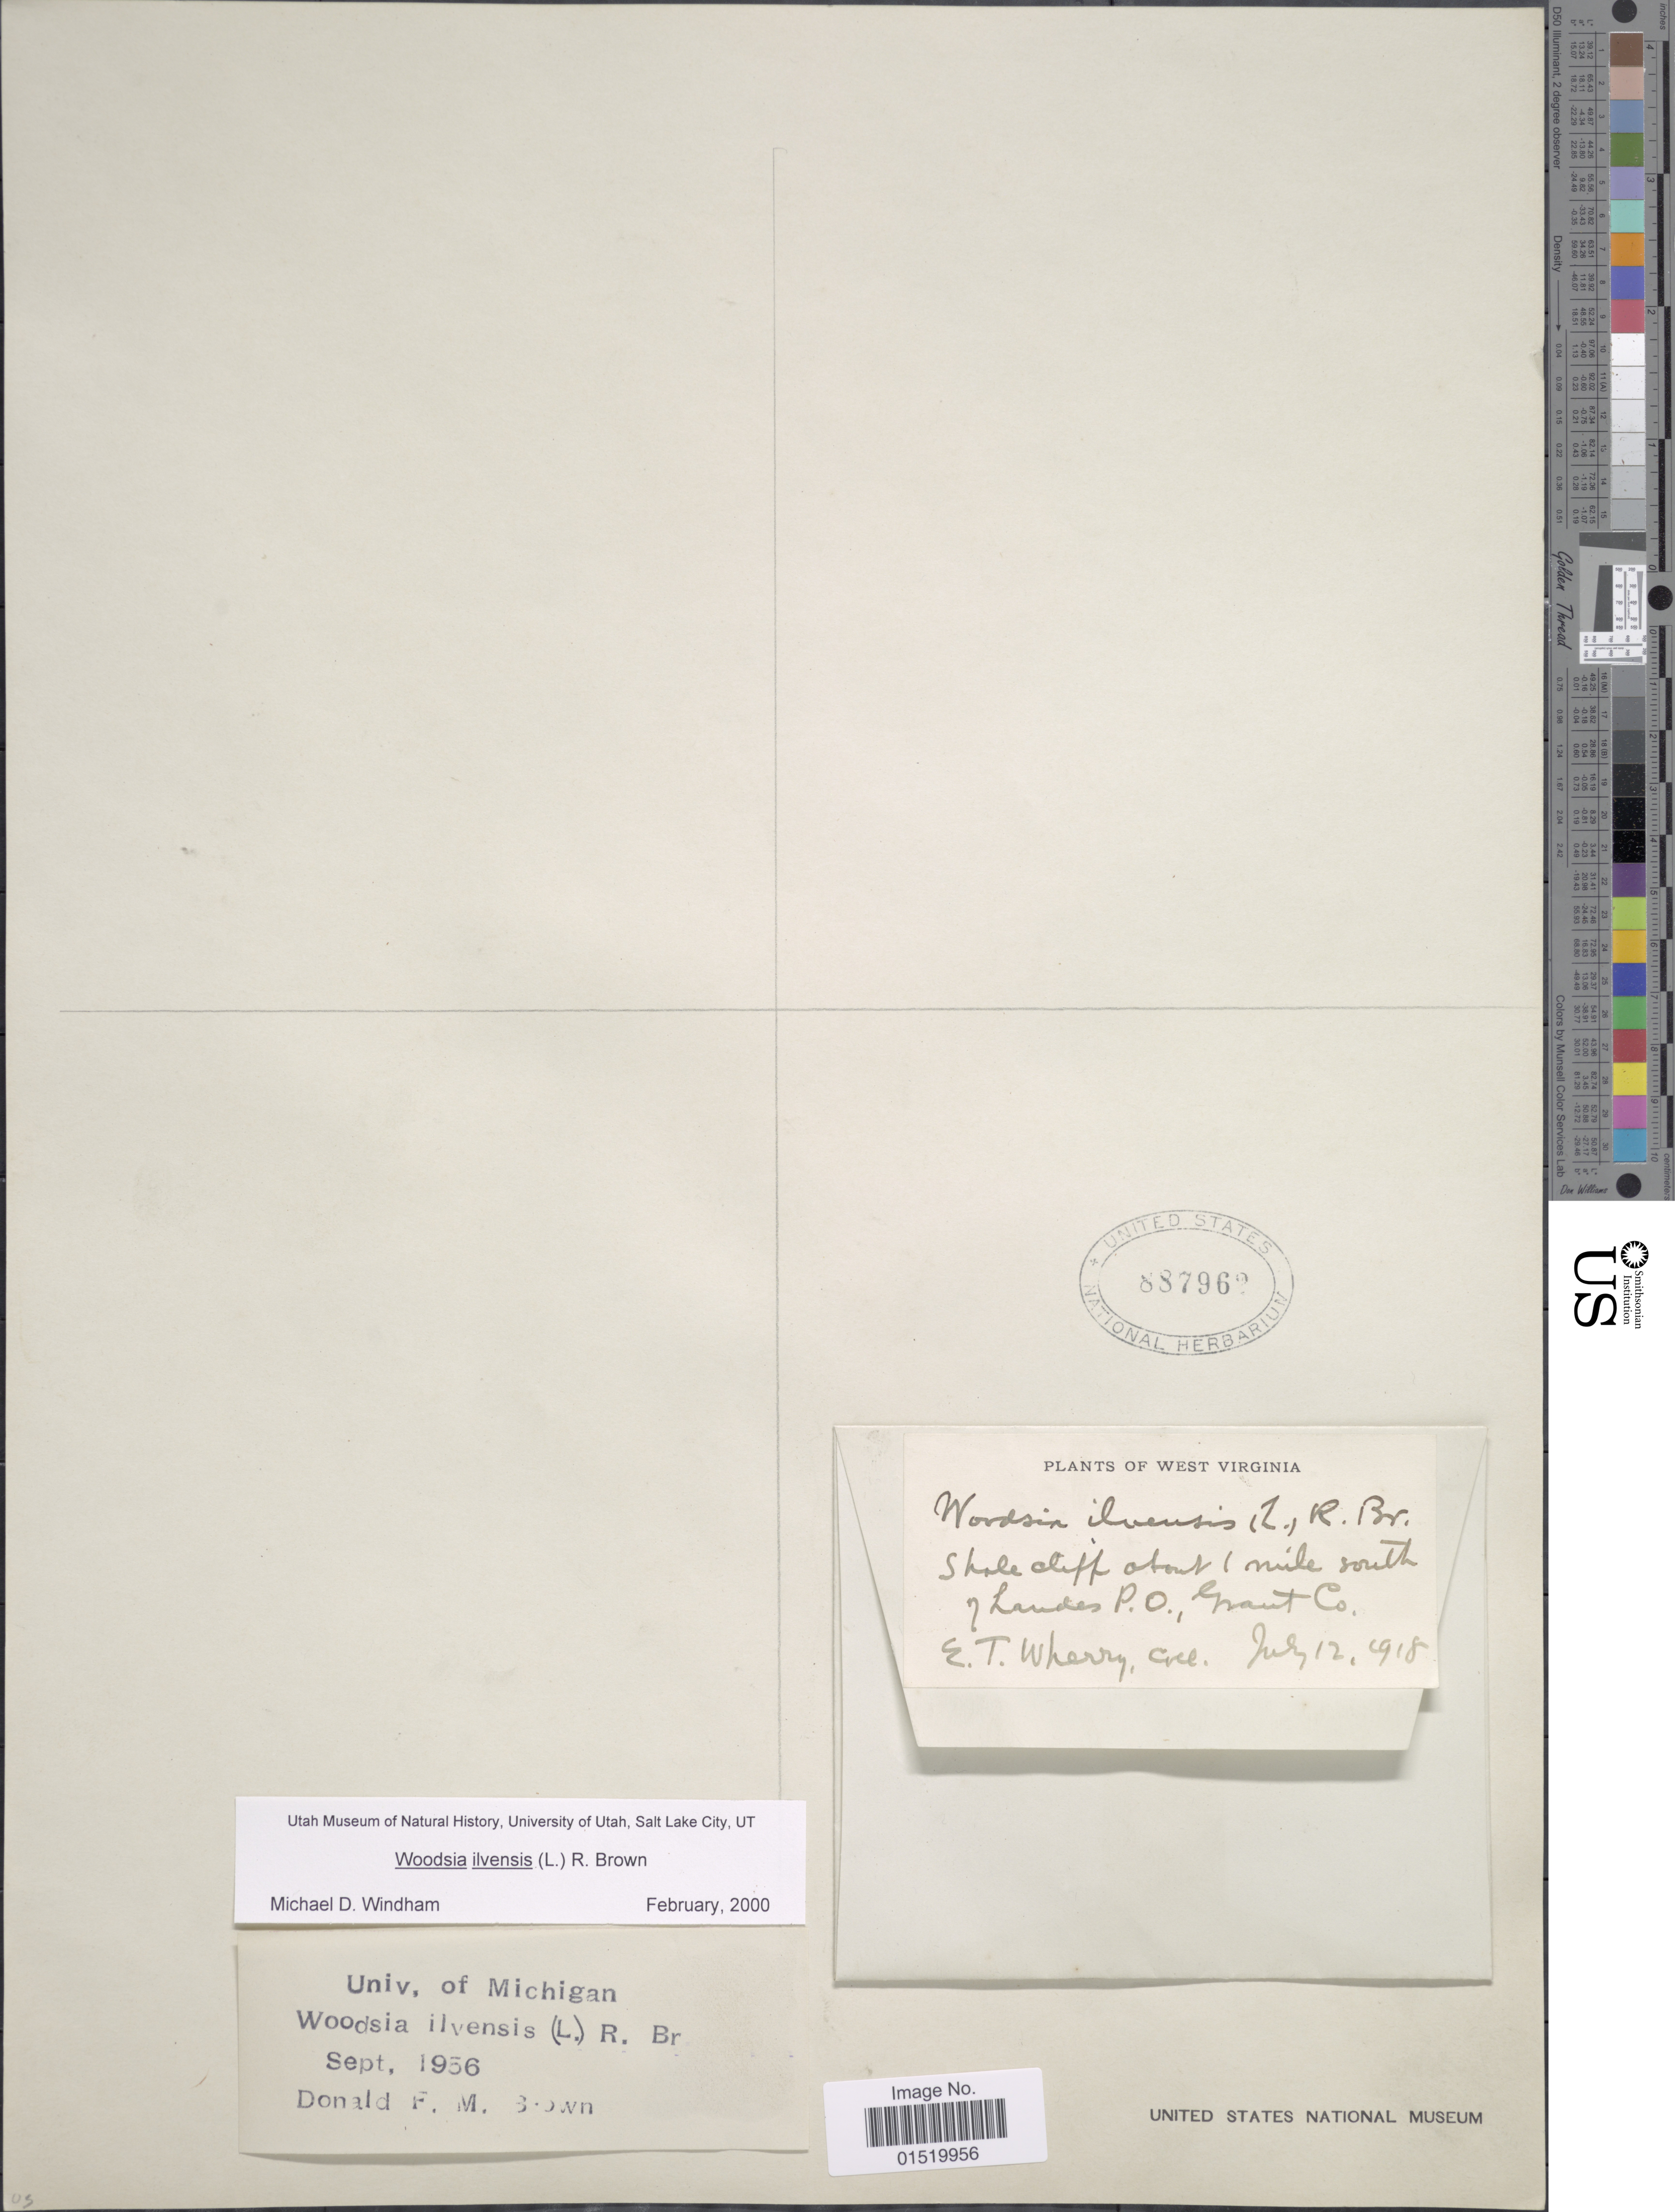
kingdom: Plantae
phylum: Tracheophyta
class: Polypodiopsida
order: Polypodiales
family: Woodsiaceae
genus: Woodsia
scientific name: Woodsia ilvensis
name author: (L.) R. Br.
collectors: E. T. Wherry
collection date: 1918-07-12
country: United States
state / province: West Virginia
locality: Shale cliff about 1 mole south of Landes P.O., Grant Co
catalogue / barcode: US 887962